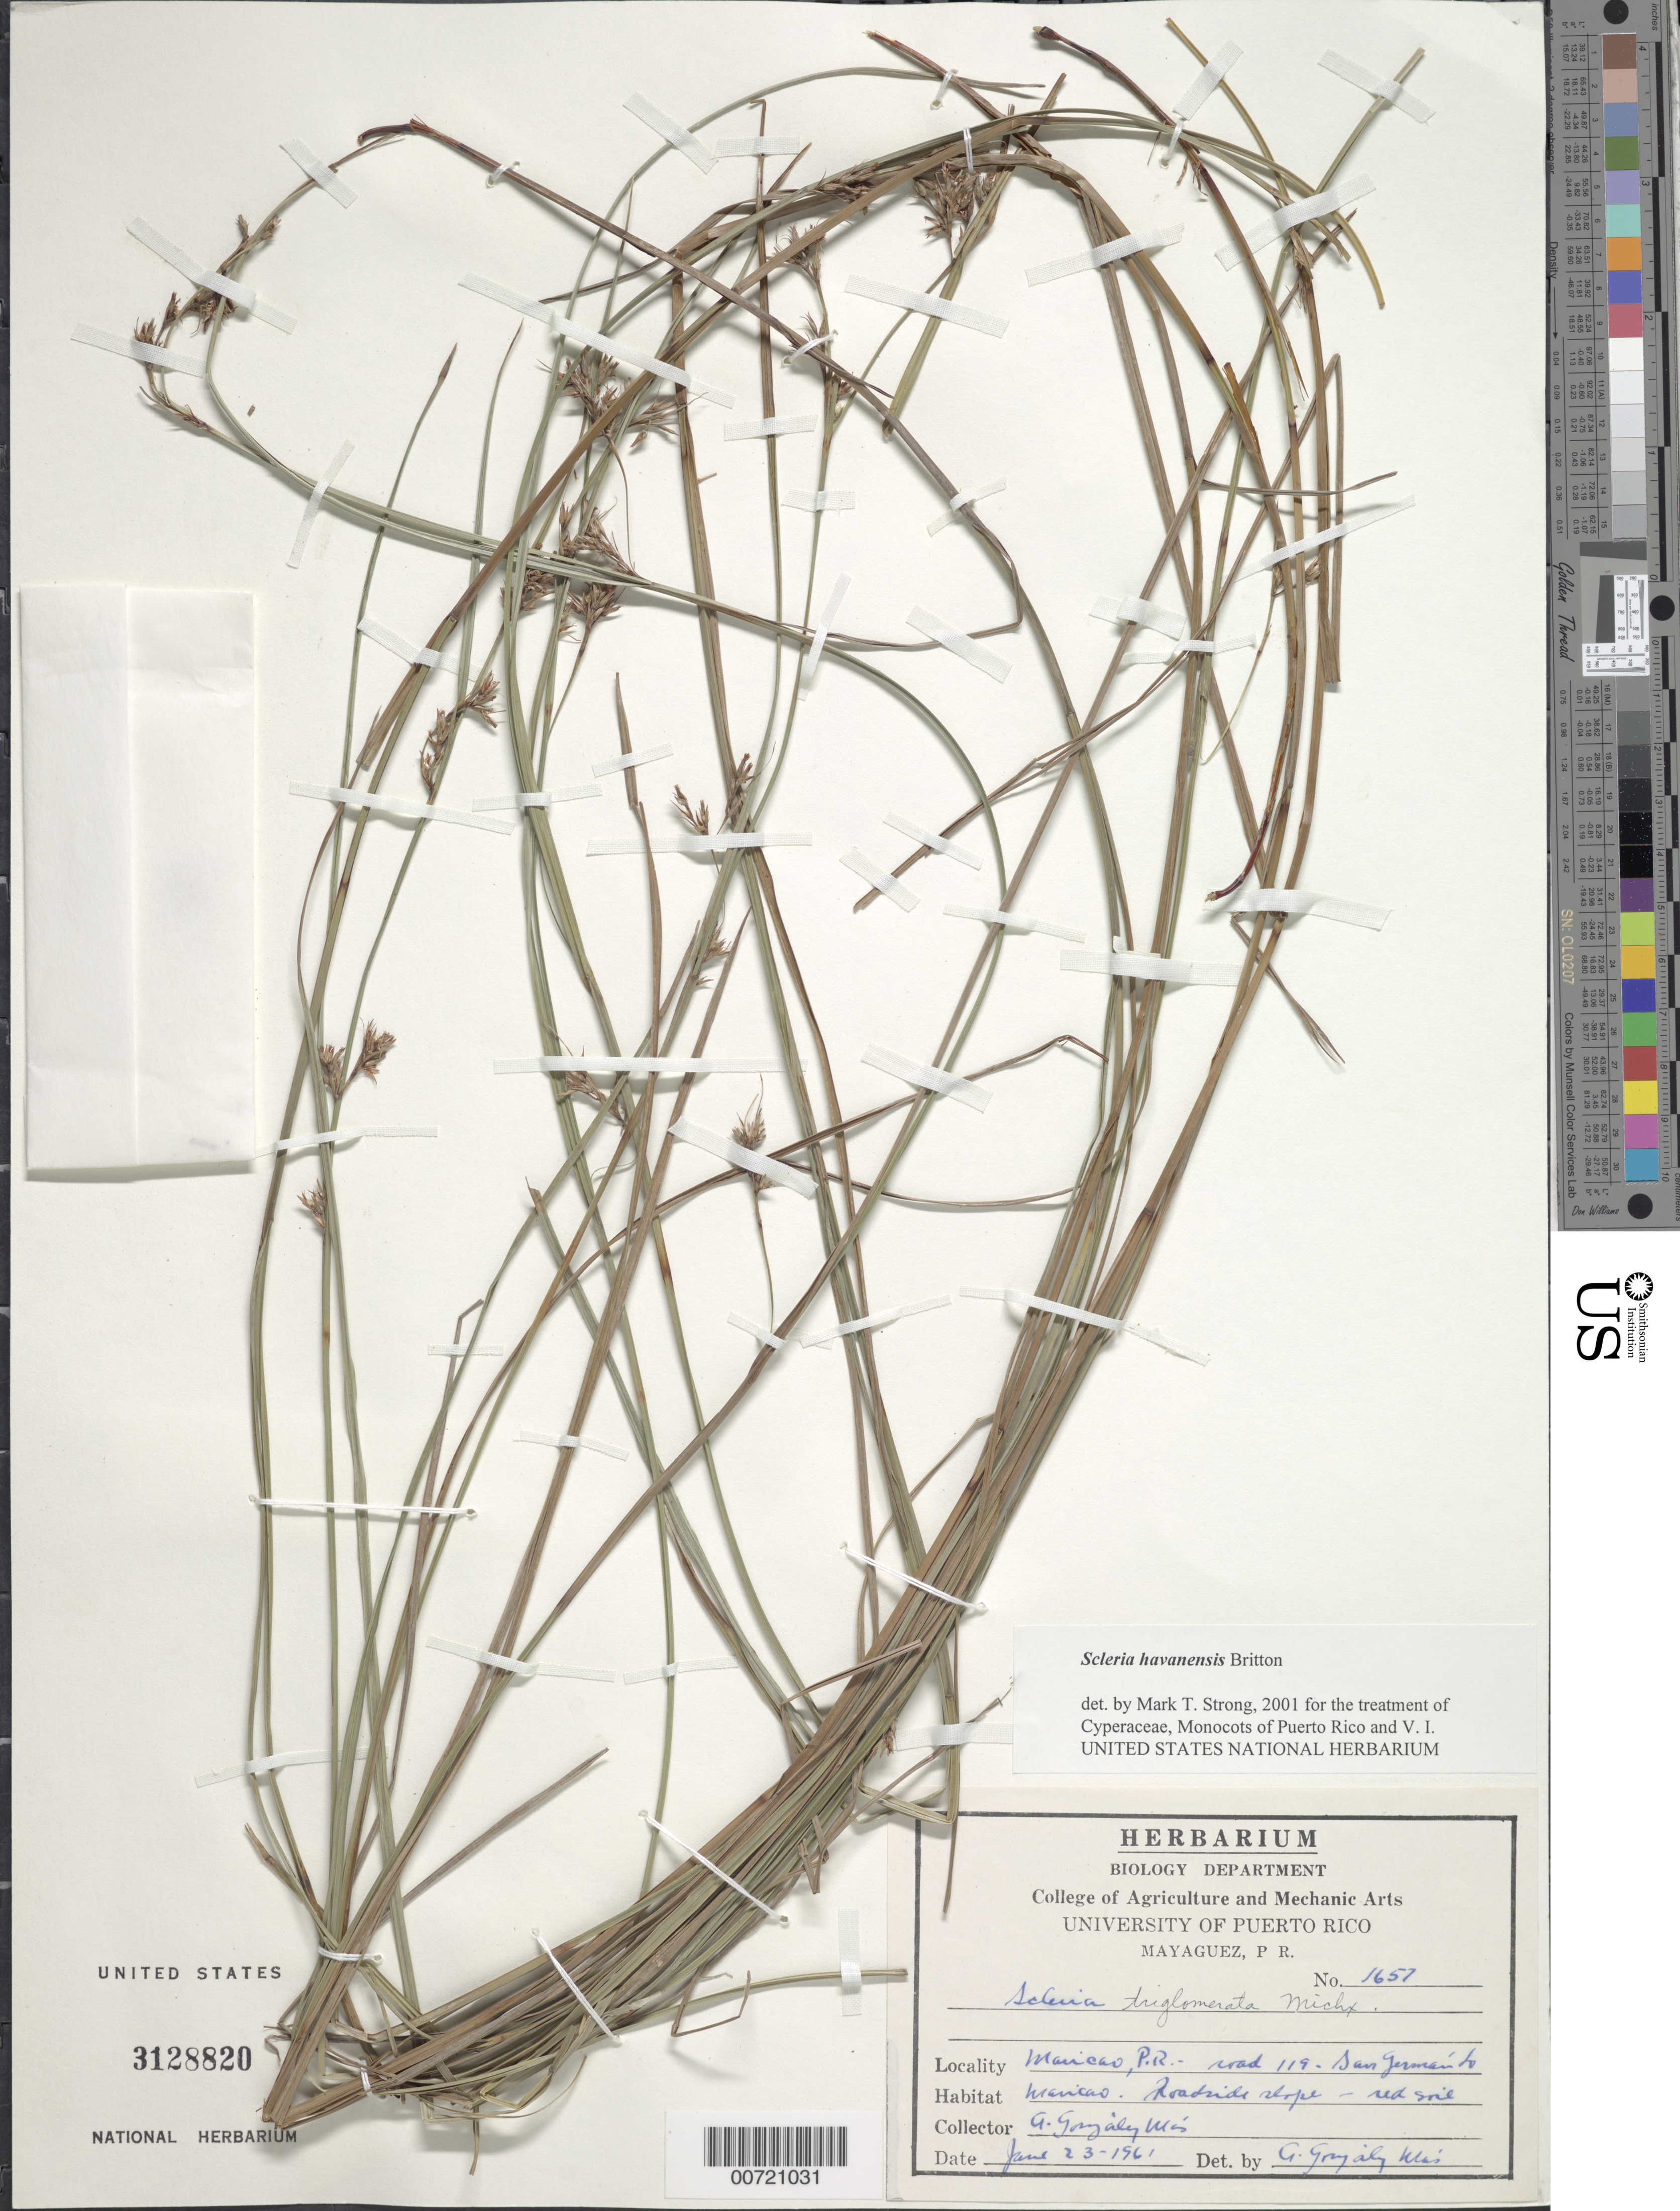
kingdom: Plantae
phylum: Tracheophyta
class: Liliopsida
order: Poales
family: Cyperaceae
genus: Scleria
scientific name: Scleria havanensis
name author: Britton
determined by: Strong, M. T., (US), Smithsonian Institution - National Museum of Natural History (UNITED STATES)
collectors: A. González Más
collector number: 1657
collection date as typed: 23 Jun 1961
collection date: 1961-06-23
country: Puerto Rico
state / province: Maricao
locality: Maricao: Rd. 119 to San German, km 15.3.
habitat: Roadside slope.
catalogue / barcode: US 3128820